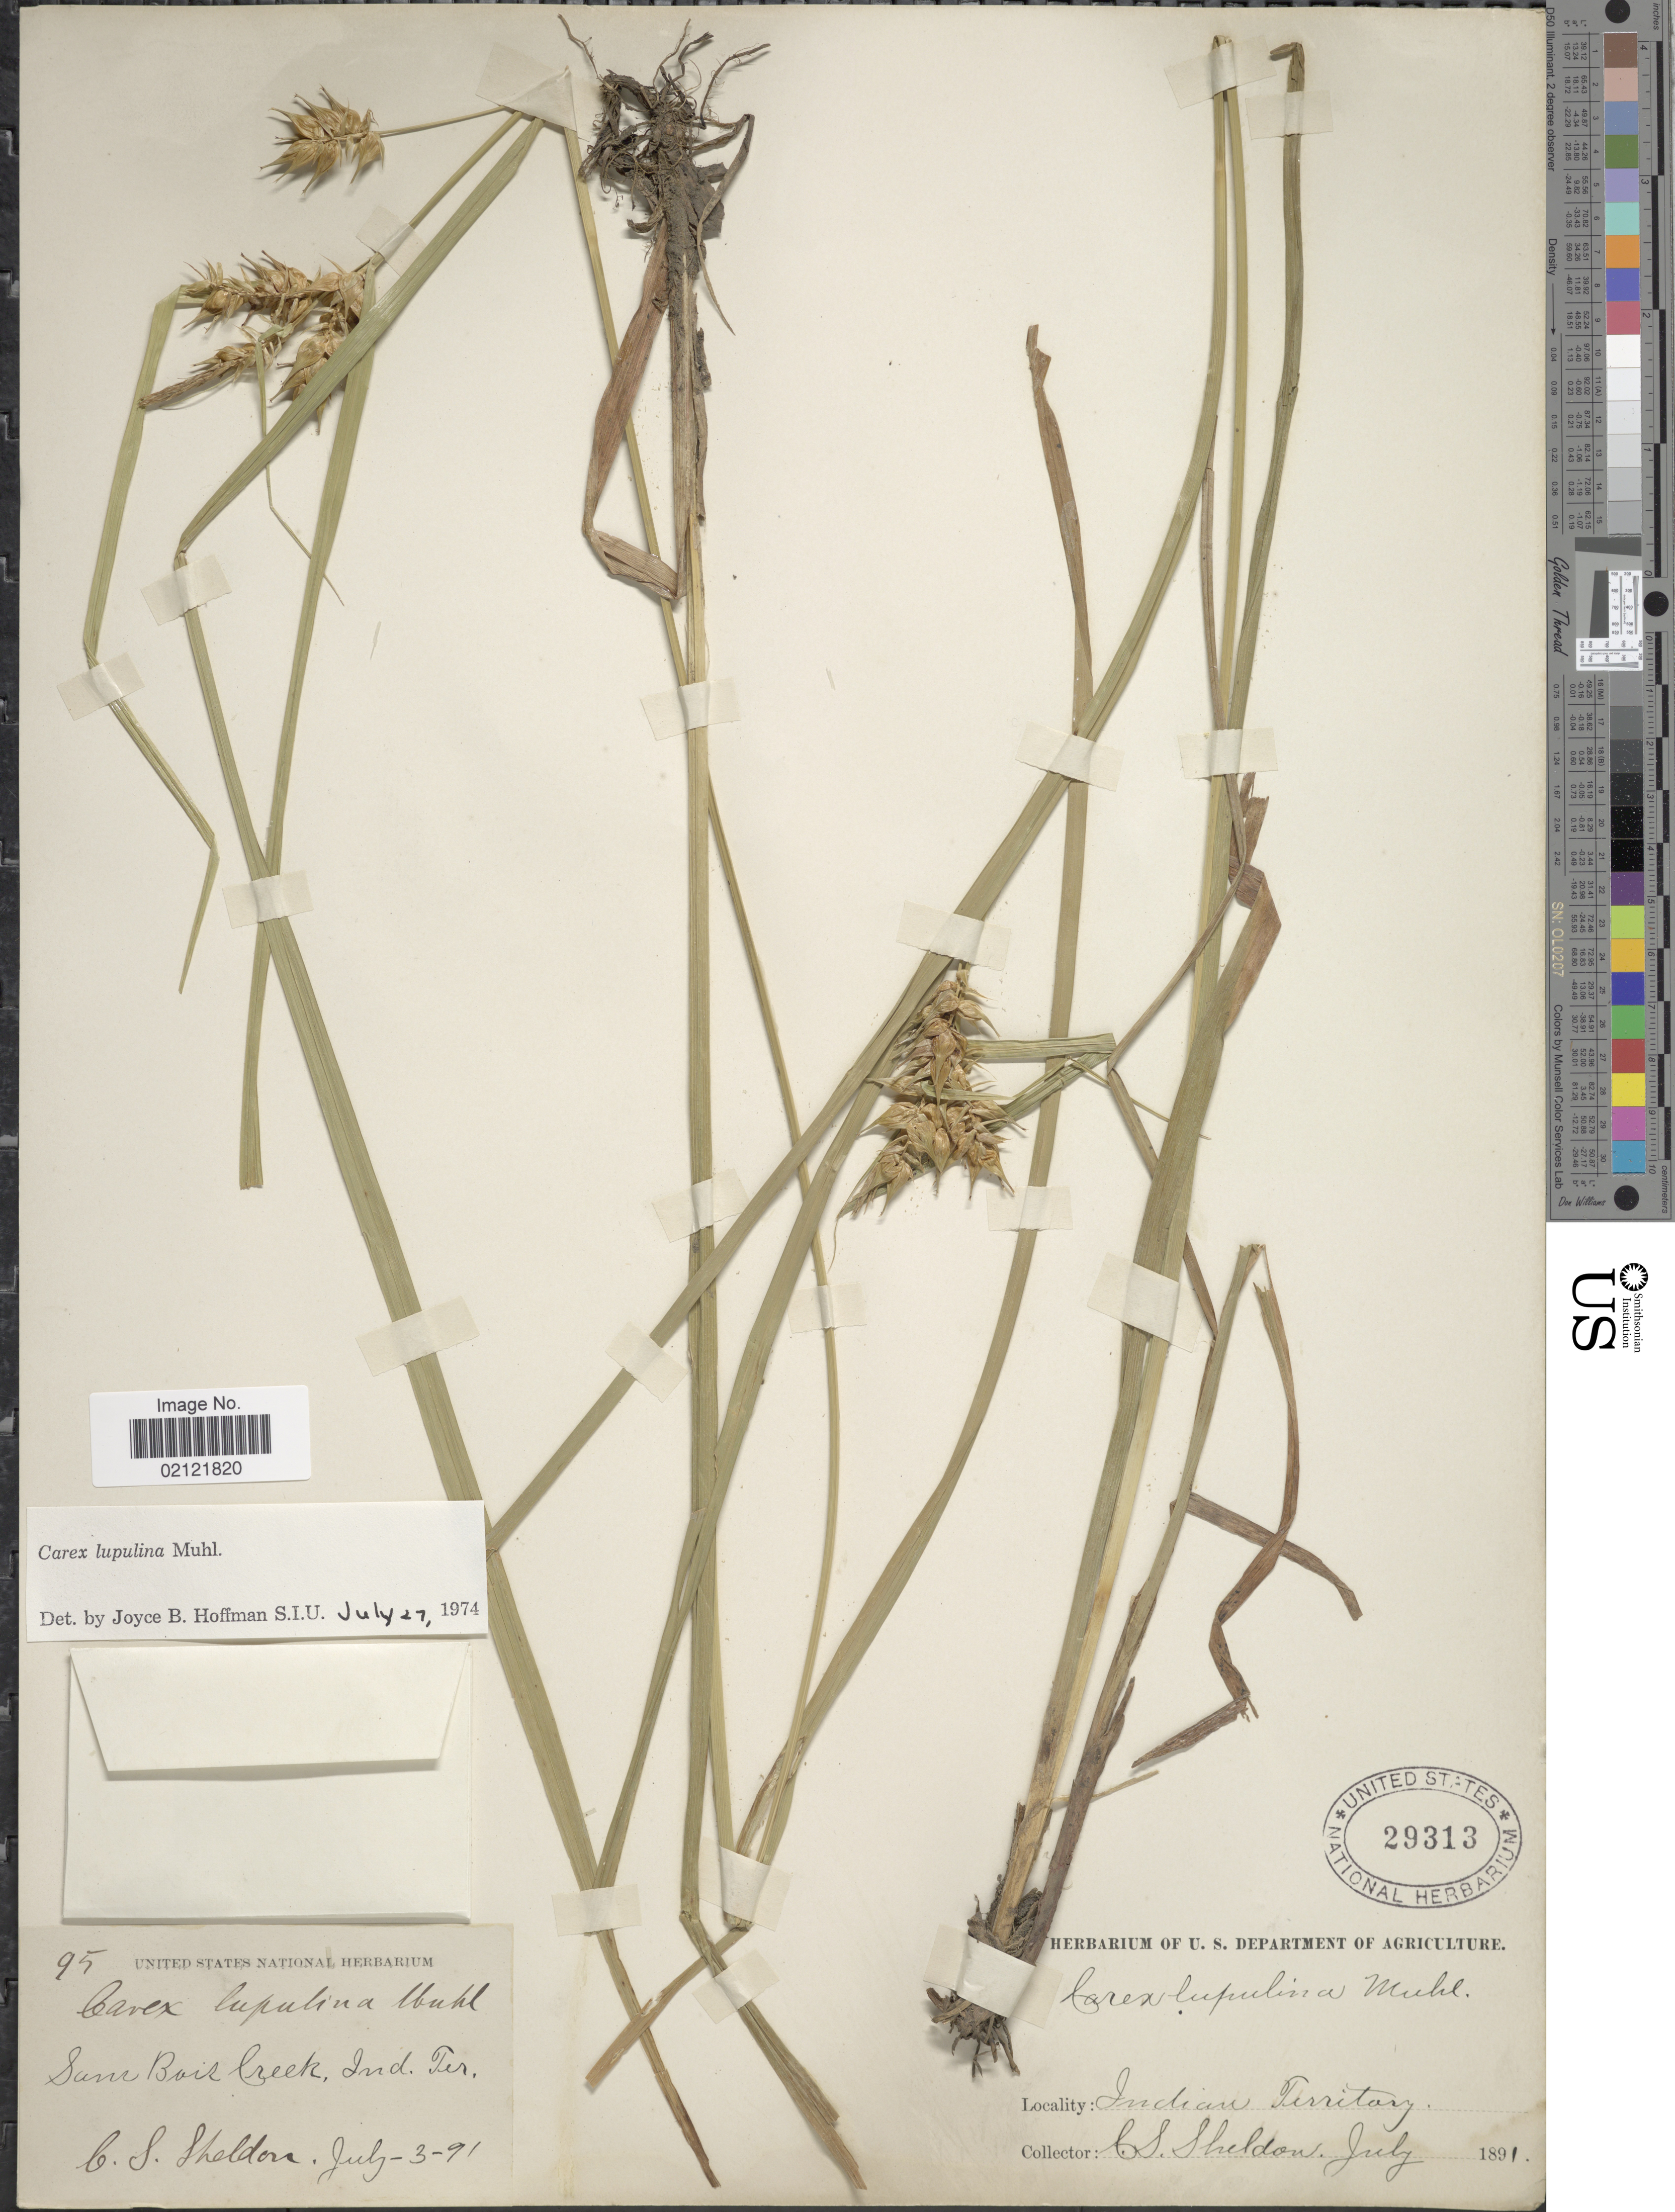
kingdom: Plantae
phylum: Tracheophyta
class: Liliopsida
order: Poales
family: Cyperaceae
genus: Carex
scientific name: Carex lupulina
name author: Muhl. ex Willd.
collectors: C. S. Sheldon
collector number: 95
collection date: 1891-07-03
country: United States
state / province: Oklahoma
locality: San Bois Creek, Ind. Ter.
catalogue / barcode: US 29313